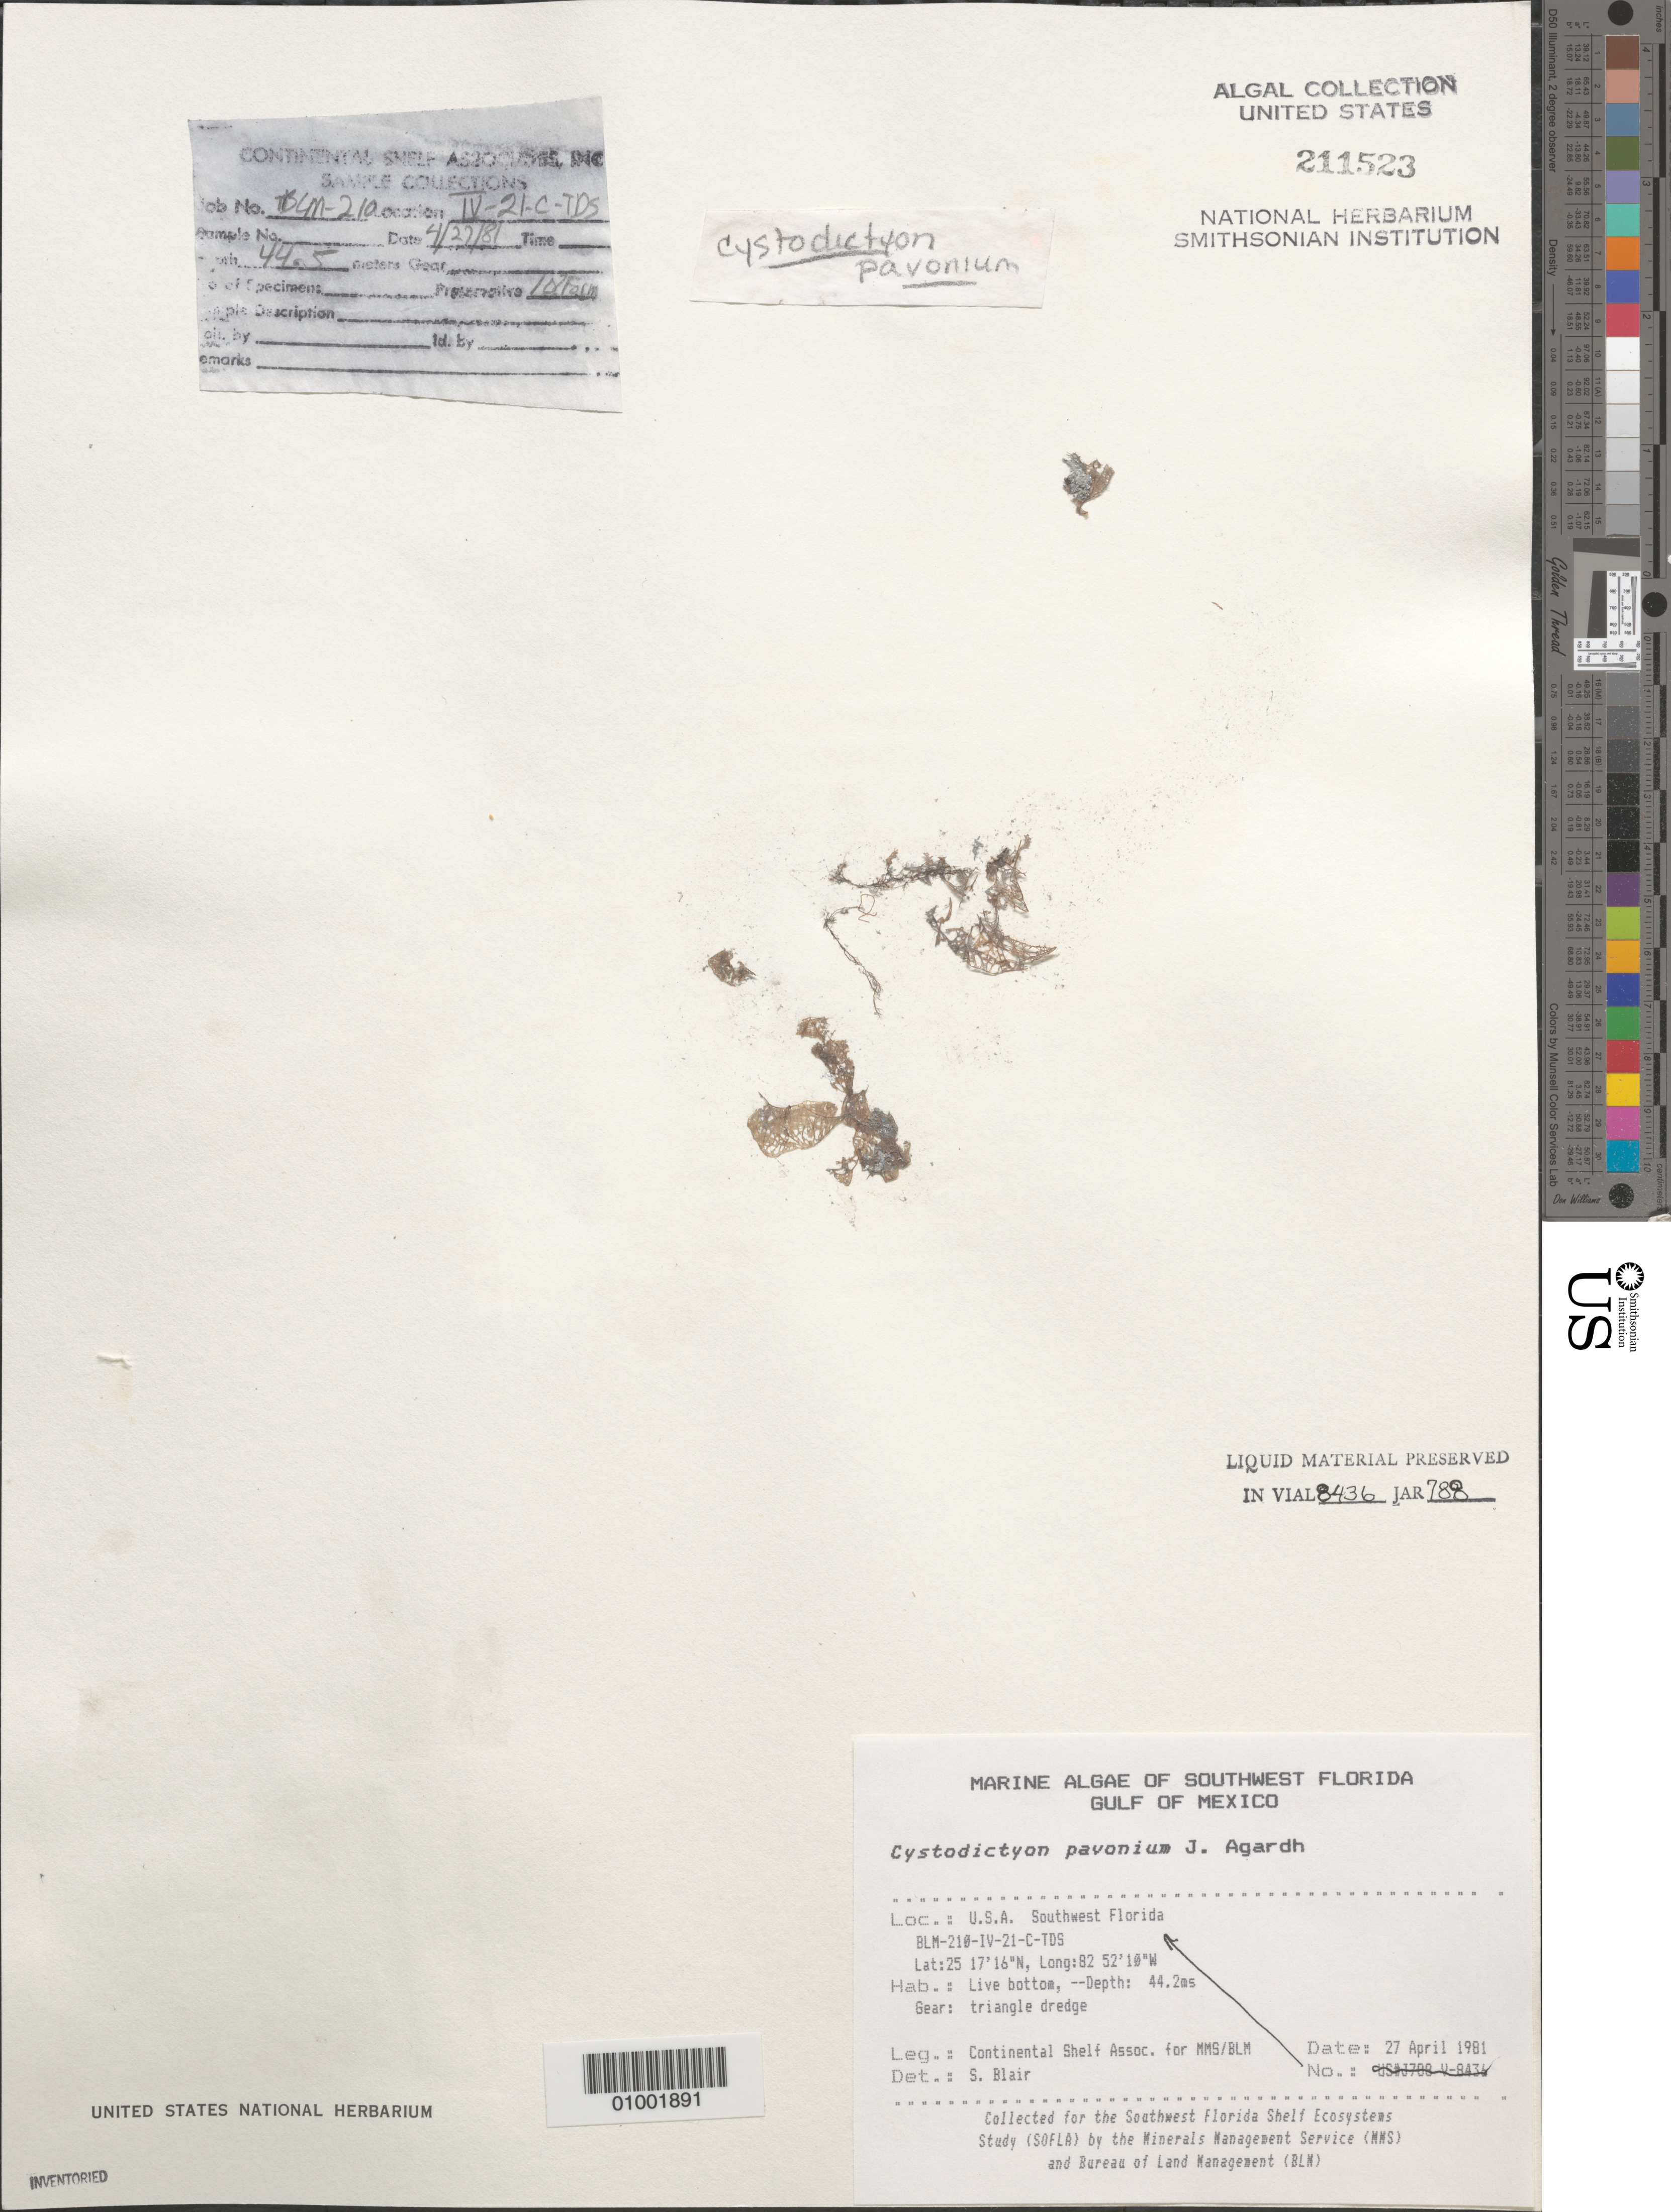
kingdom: Plantae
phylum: Chlorophyta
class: Ulvophyceae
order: Cladophorales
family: Anadyomenaceae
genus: Anadyomene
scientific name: Anadyomene pavonina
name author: (J. Agardh) J. Wille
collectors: Continental Shelf Associates for the MMS/BLM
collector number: BLM-210-IV-21-C-TDS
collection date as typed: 27 Apr 1981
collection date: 1981-04-27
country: United States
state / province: Florida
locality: Gulf of Mexico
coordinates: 25 17'16"N, 82 52'10"W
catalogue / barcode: US 211523